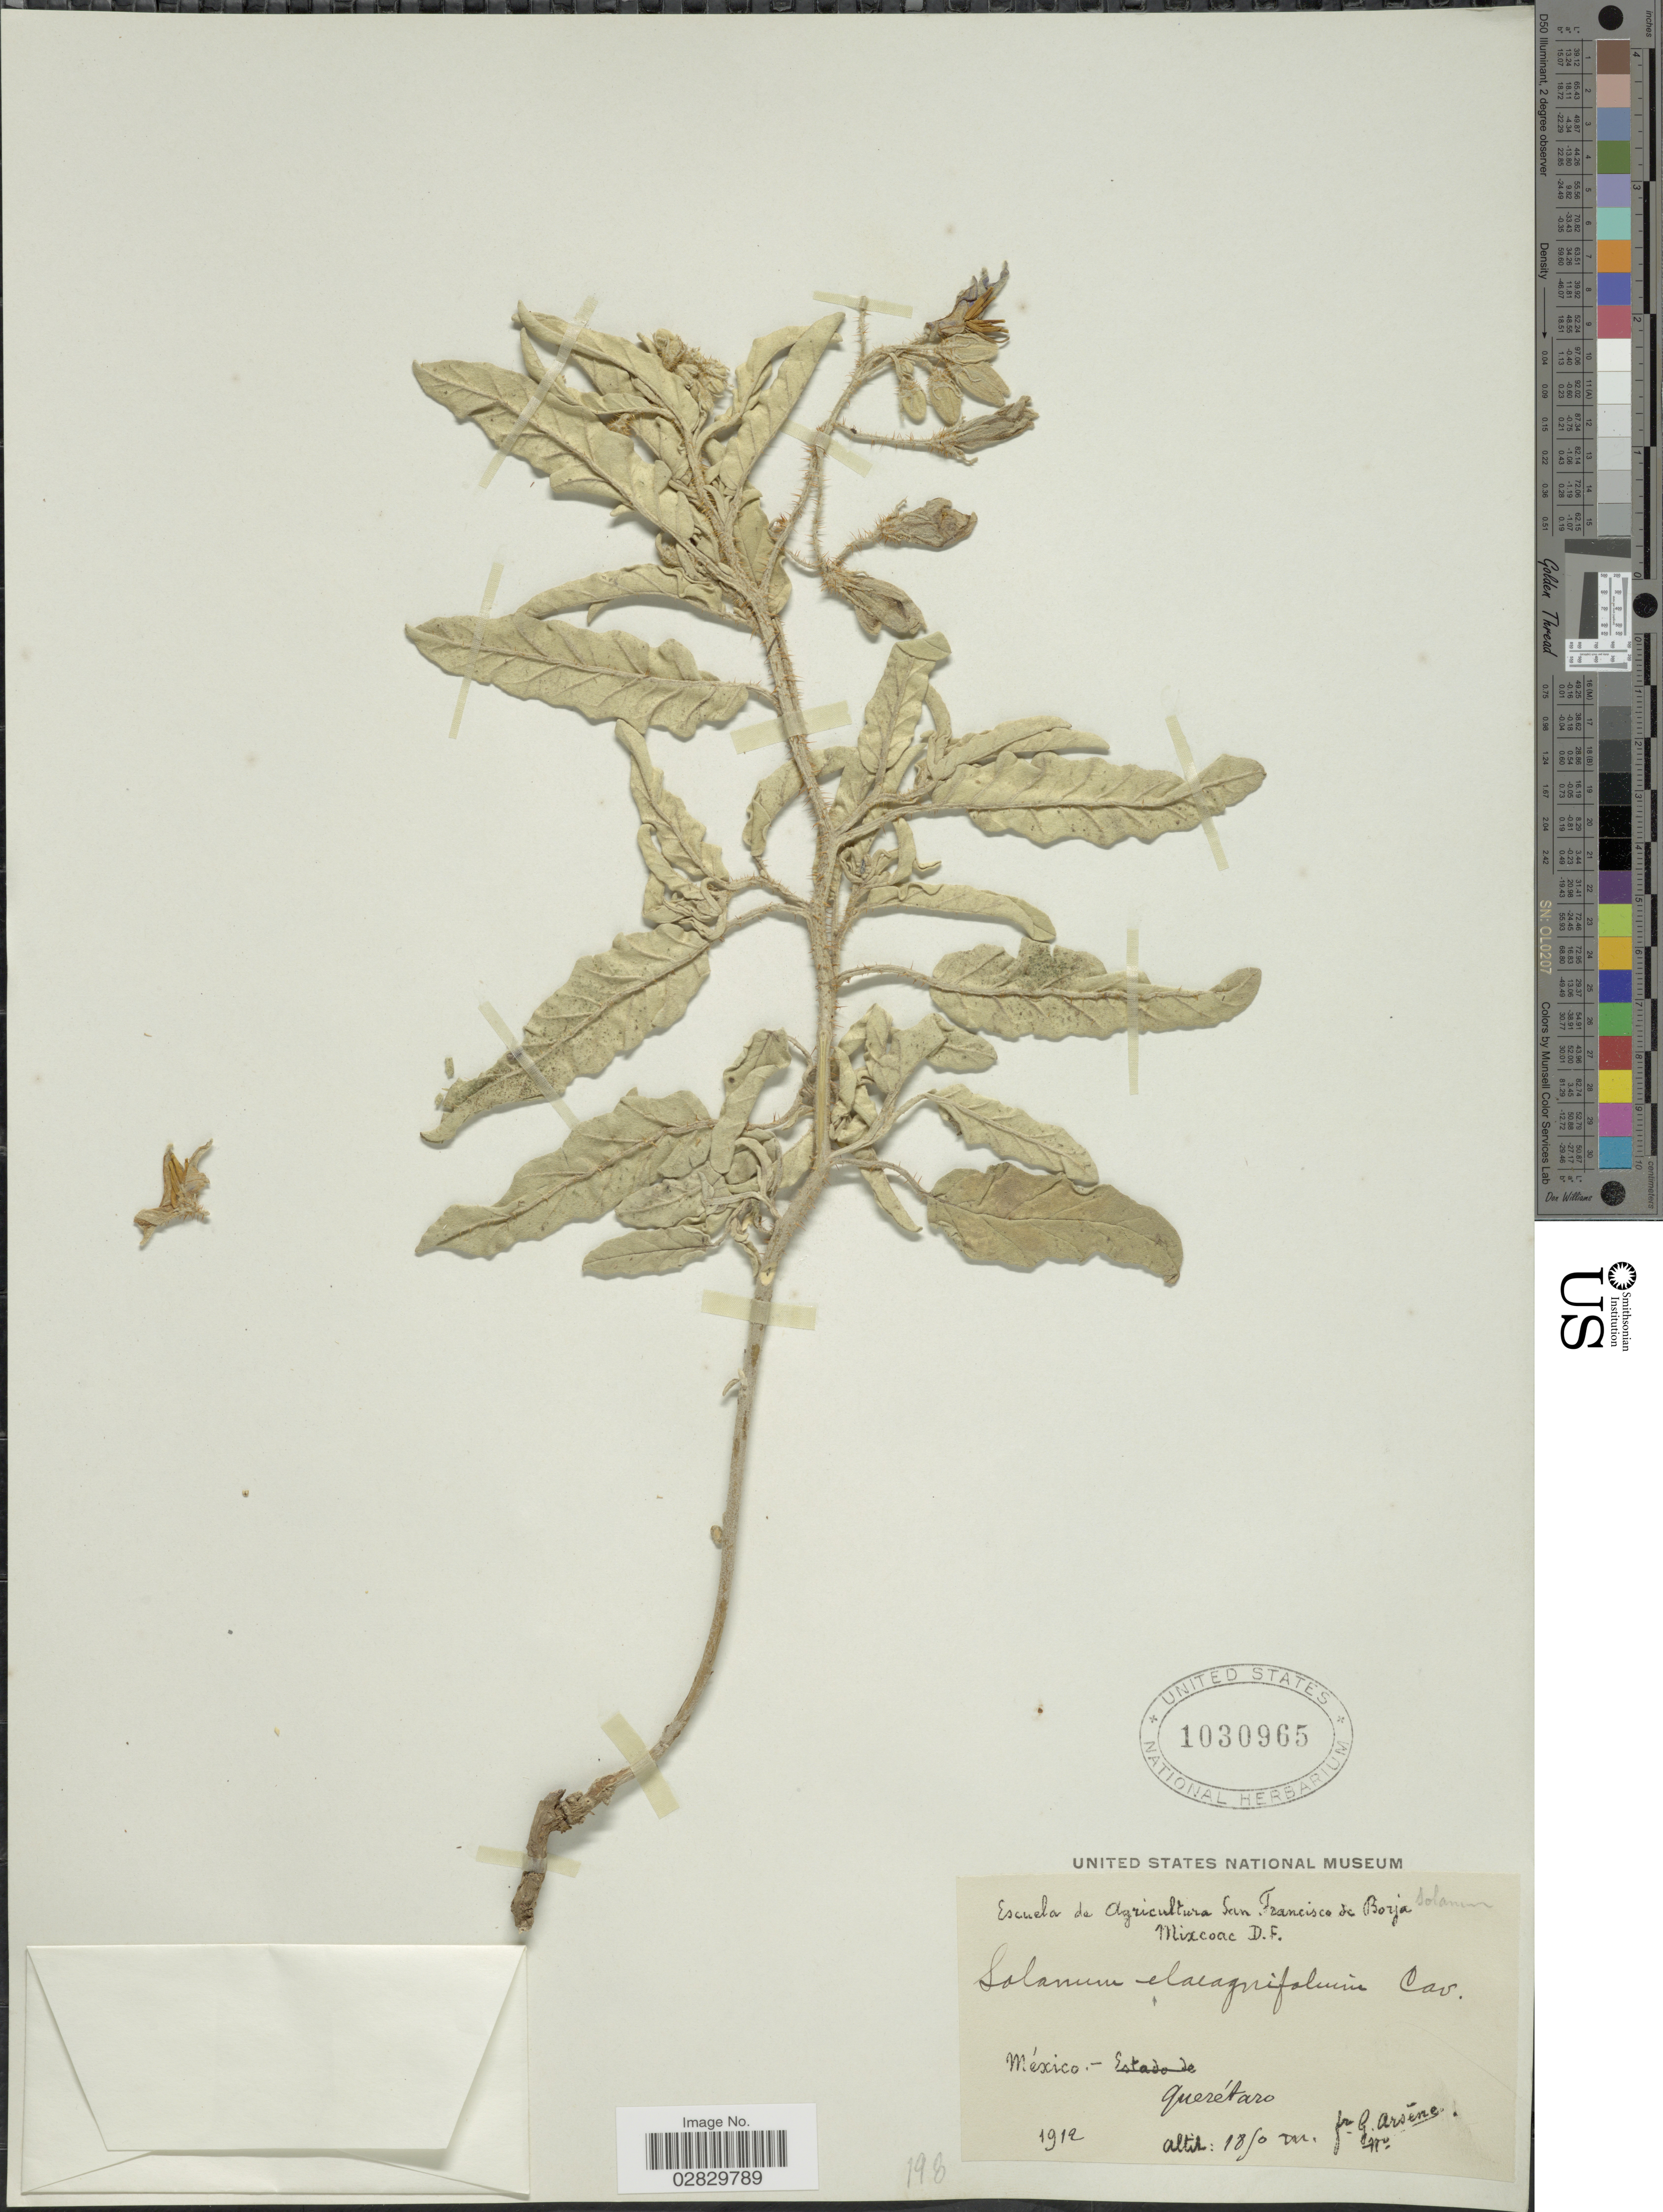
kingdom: Plantae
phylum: Tracheophyta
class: Magnoliopsida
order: Solanales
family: Solanaceae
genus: Solanum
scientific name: Solanum elaeagnifolium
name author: Cav.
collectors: Bro. G. Arsène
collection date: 1912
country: Mexico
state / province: Querétaro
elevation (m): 1850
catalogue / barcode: US 1030965